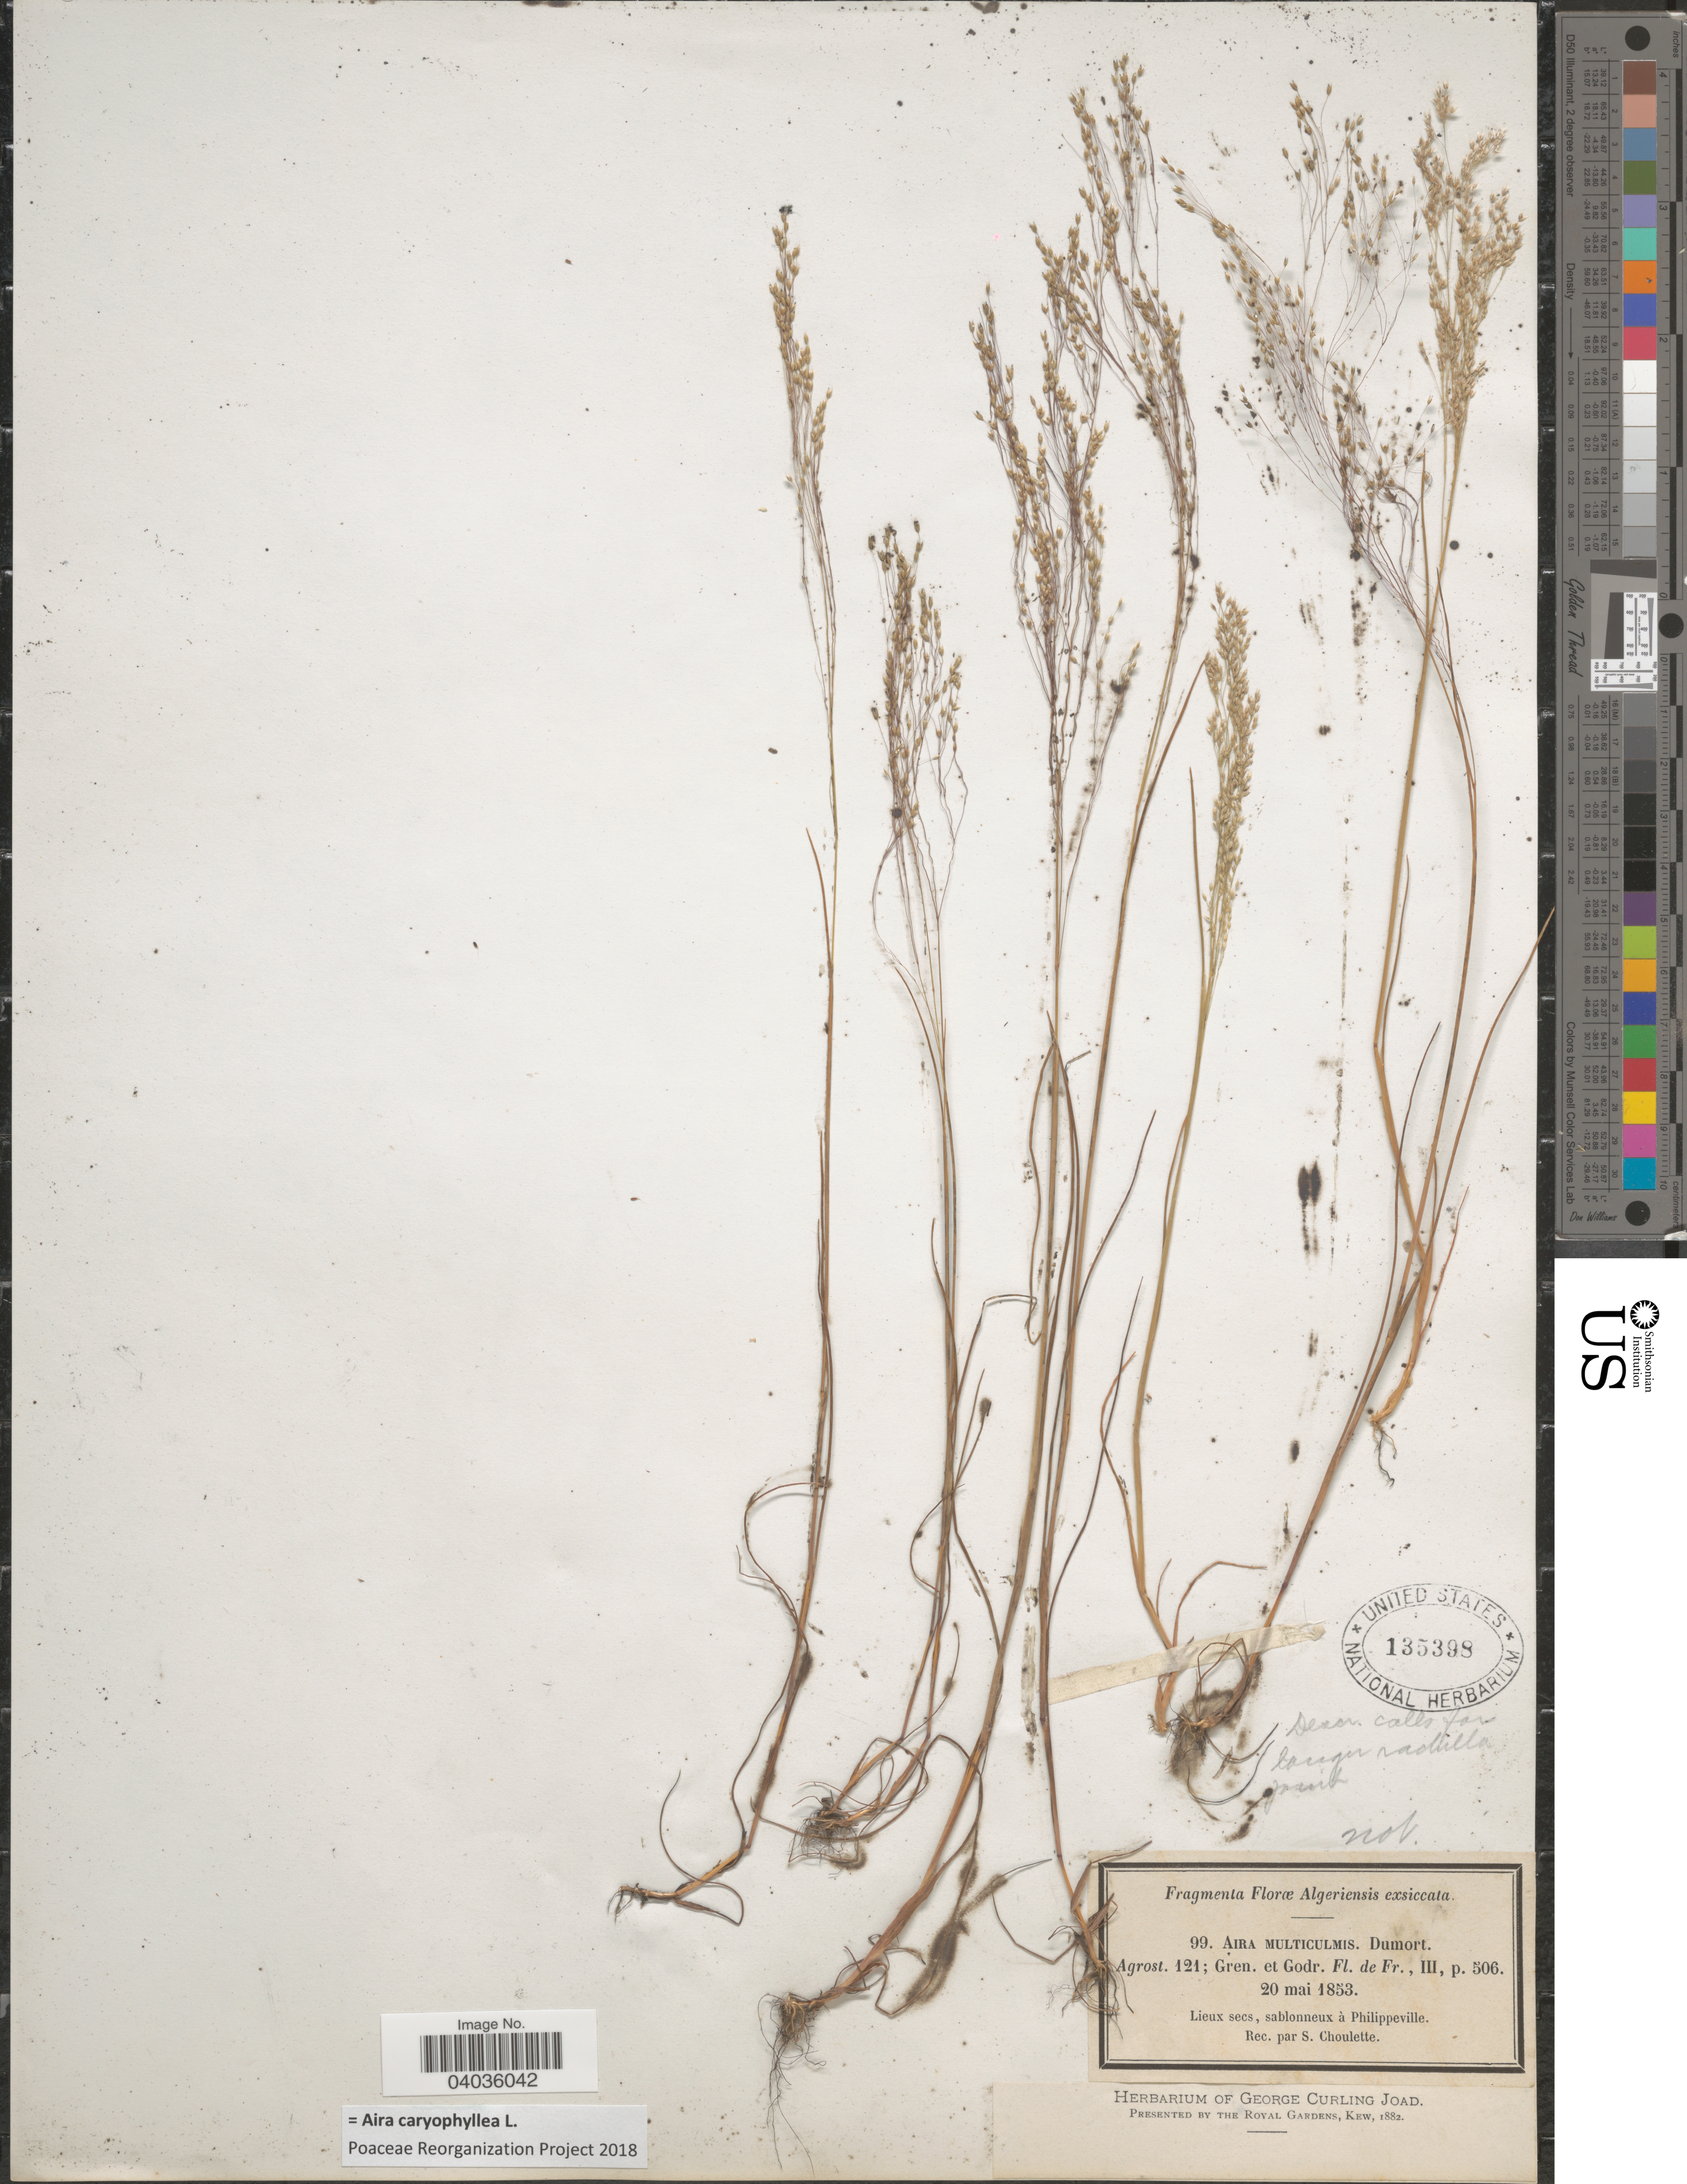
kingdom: Plantae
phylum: Tracheophyta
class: Liliopsida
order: Poales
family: Poaceae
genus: Aira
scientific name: Aira caryophyllea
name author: L.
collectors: ex herb. George Curling Joad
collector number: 99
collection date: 1853-05-20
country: Algeria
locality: Algeriensis. Lieux secs, sablonneux à Philippeville.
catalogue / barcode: US 135398